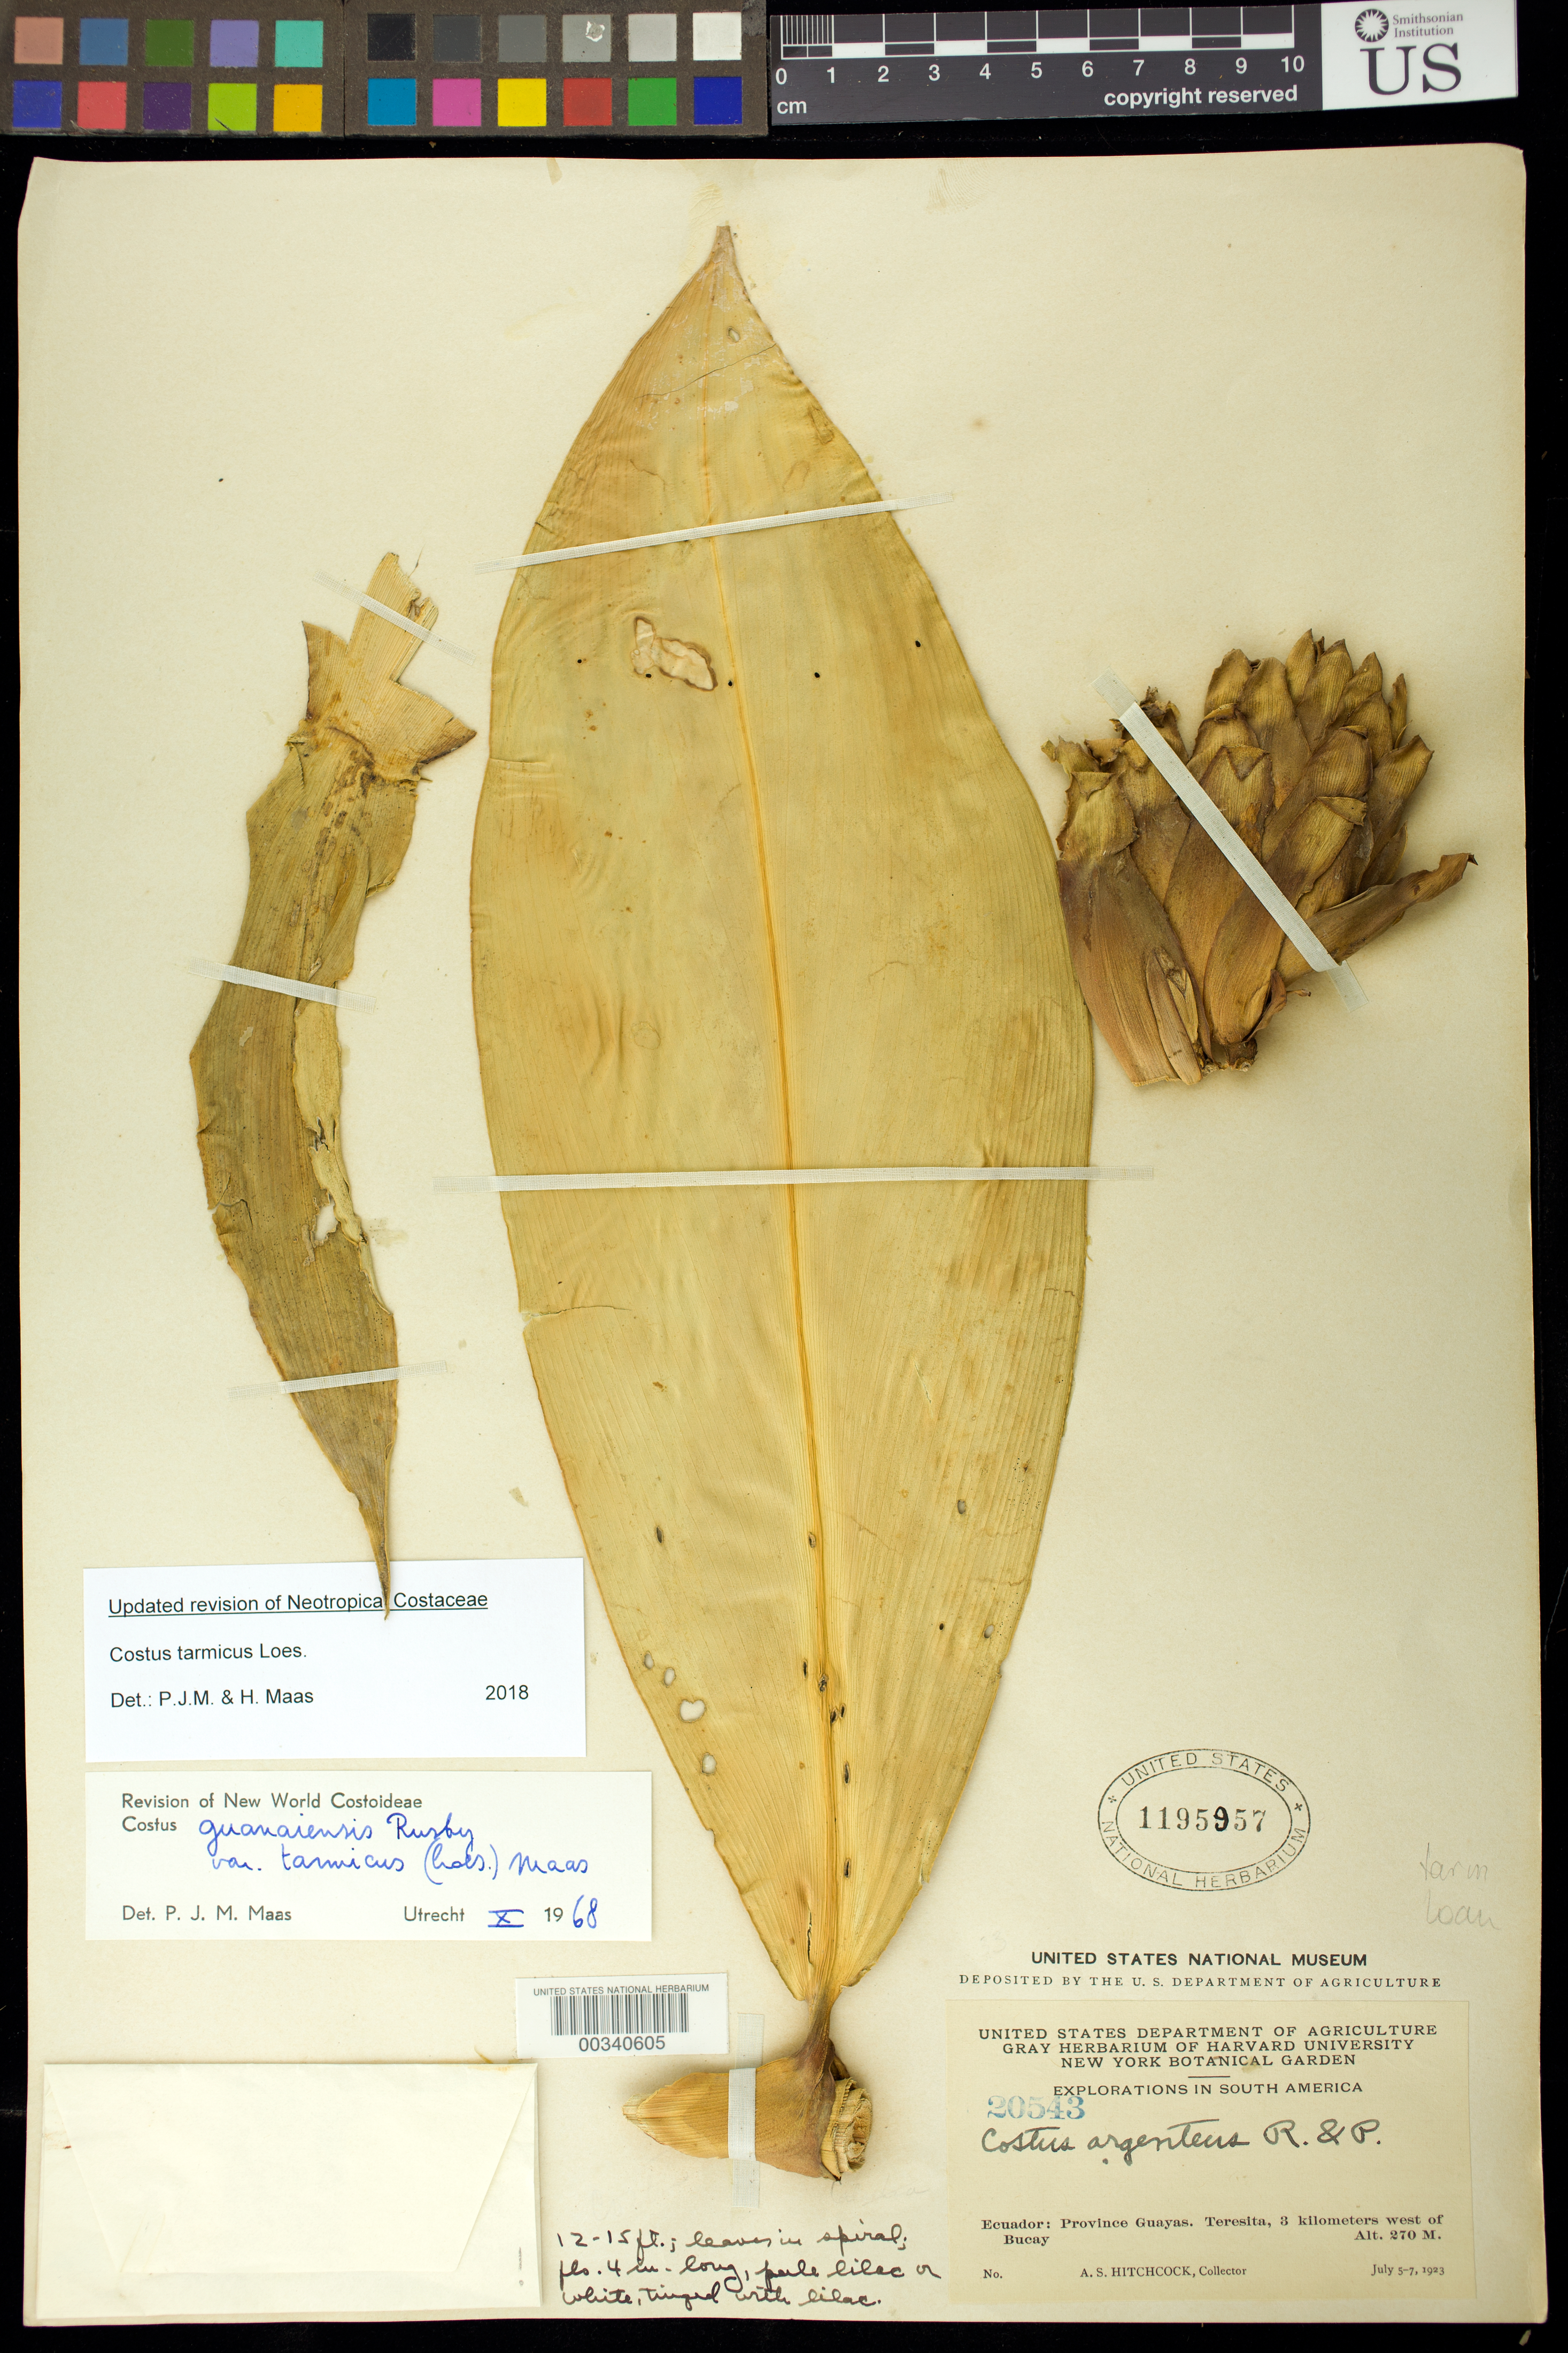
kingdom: Plantae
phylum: Tracheophyta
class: Liliopsida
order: Zingiberales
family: Costaceae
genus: Costus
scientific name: Costus tarmicus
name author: Loes.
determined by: Maas, Paul J.; Maas, H.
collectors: A. S. Hitchcock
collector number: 20543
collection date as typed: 05 Jul 1923 to 07 Jul 1923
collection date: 1923-07-05/1923-07-07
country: Ecuador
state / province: Guayas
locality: Teresita, 3 km W of Bucay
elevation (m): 270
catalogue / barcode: US 1195957